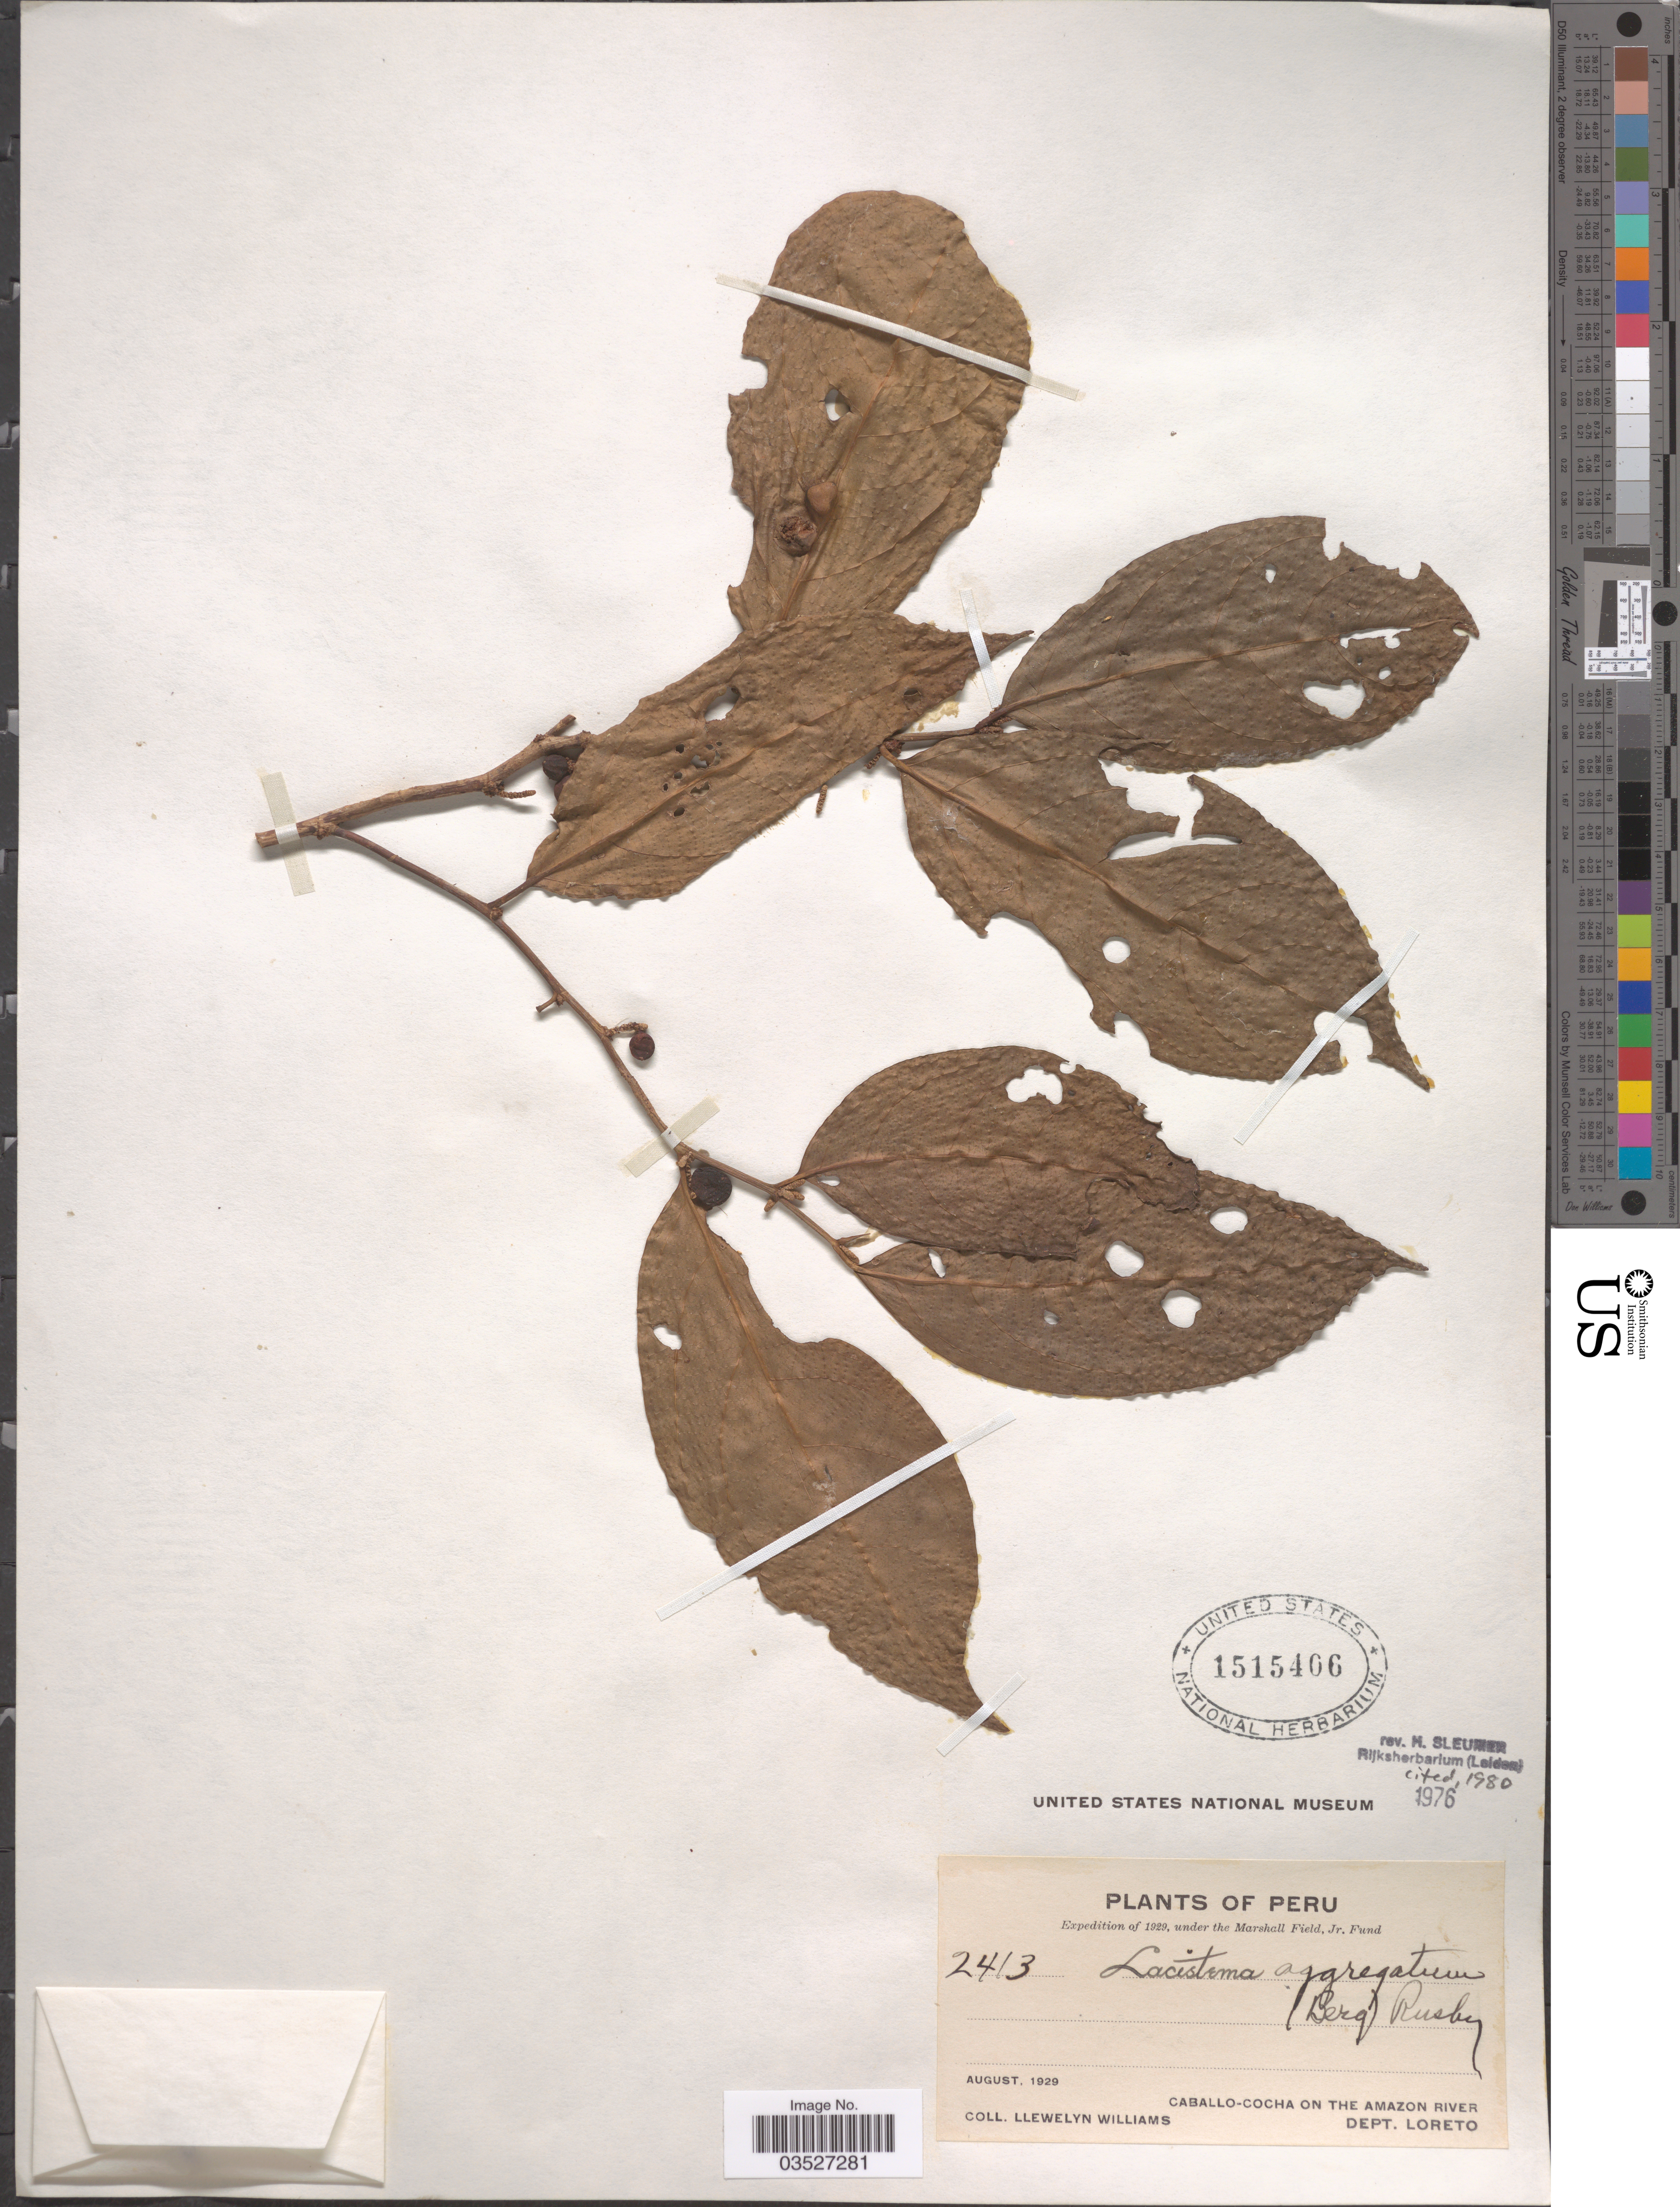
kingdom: Plantae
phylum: Tracheophyta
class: Magnoliopsida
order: Malpighiales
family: Lacistemataceae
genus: Lacistema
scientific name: Lacistema aggregatum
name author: (P.J. Bergius) Rusby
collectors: Ll. Williams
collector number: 2413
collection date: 1929-08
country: Peru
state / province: Loreto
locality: Caballo-Cocha on the Amazon River. Dept. Loreto.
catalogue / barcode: US 1515406